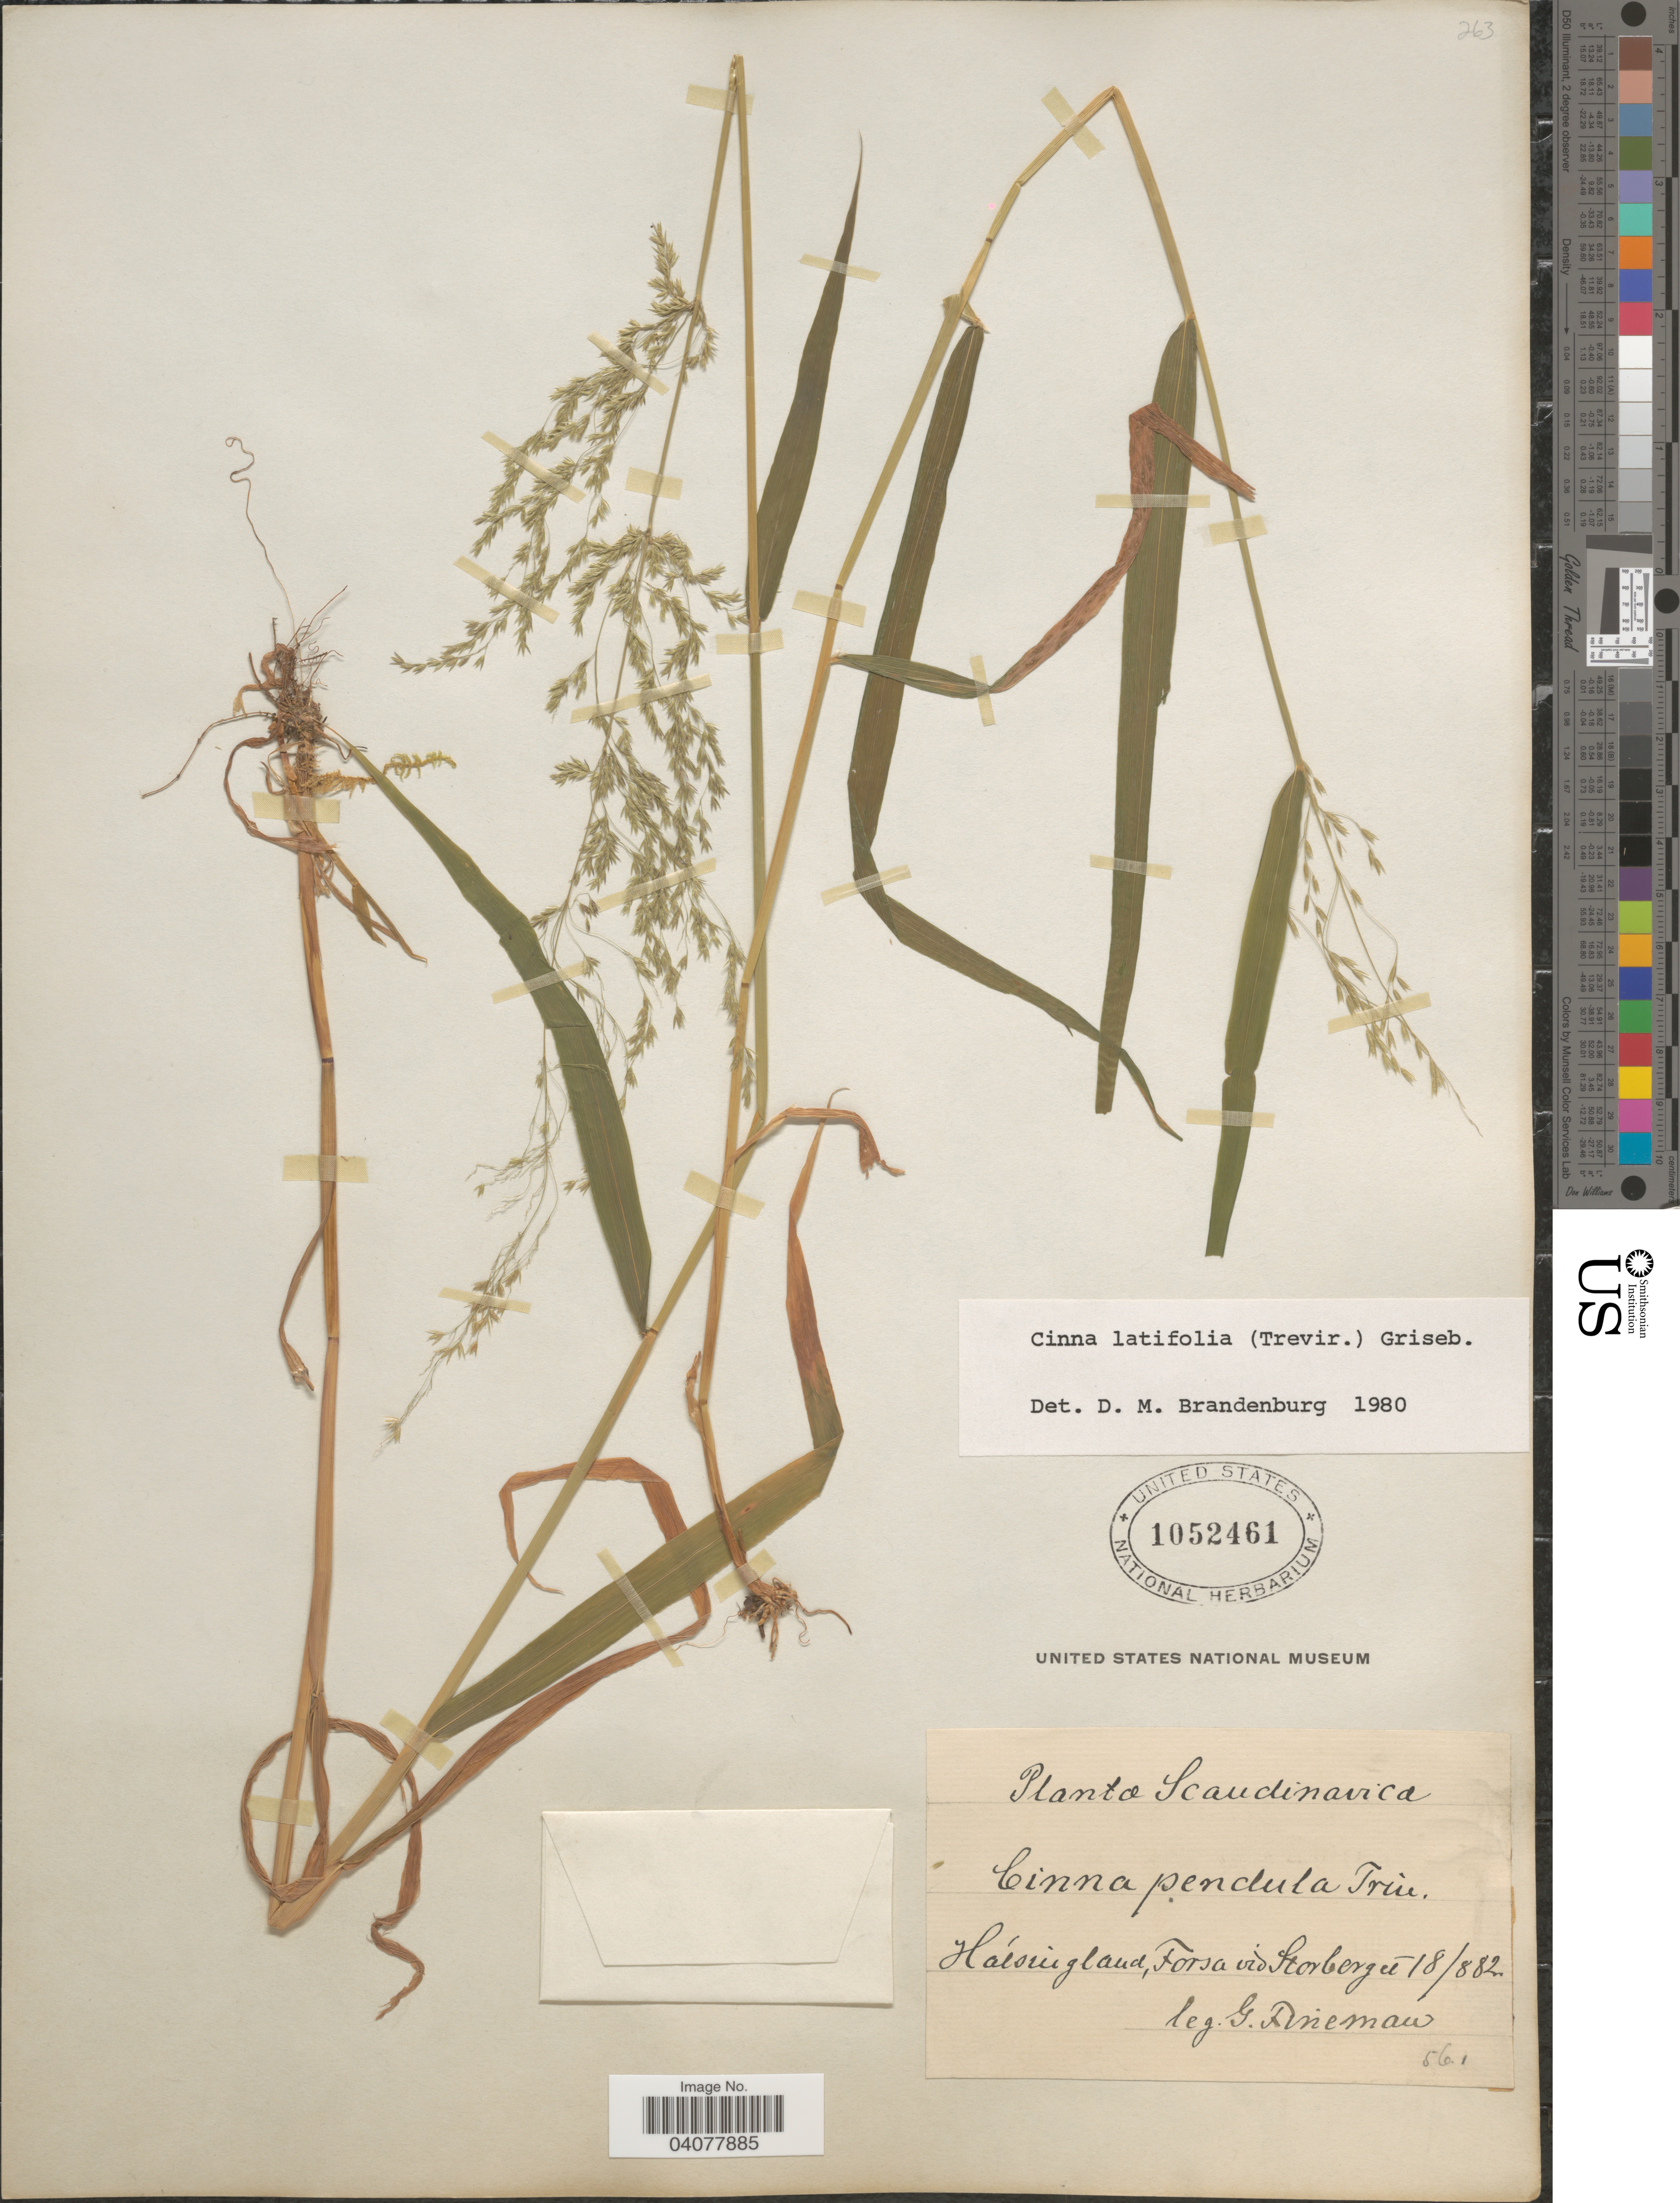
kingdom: Plantae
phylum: Tracheophyta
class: Liliopsida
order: Poales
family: Poaceae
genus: Cinna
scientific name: Cinna latifolia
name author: (Trevir. ex Goeppert) Griseb.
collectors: G. Fineman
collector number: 561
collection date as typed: Transcribed d/m/y: 18/8/82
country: Sweden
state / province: Gavleborg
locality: Scandinavica. Hälsingland, Forsa vid. Storberg.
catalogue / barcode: US 1052461